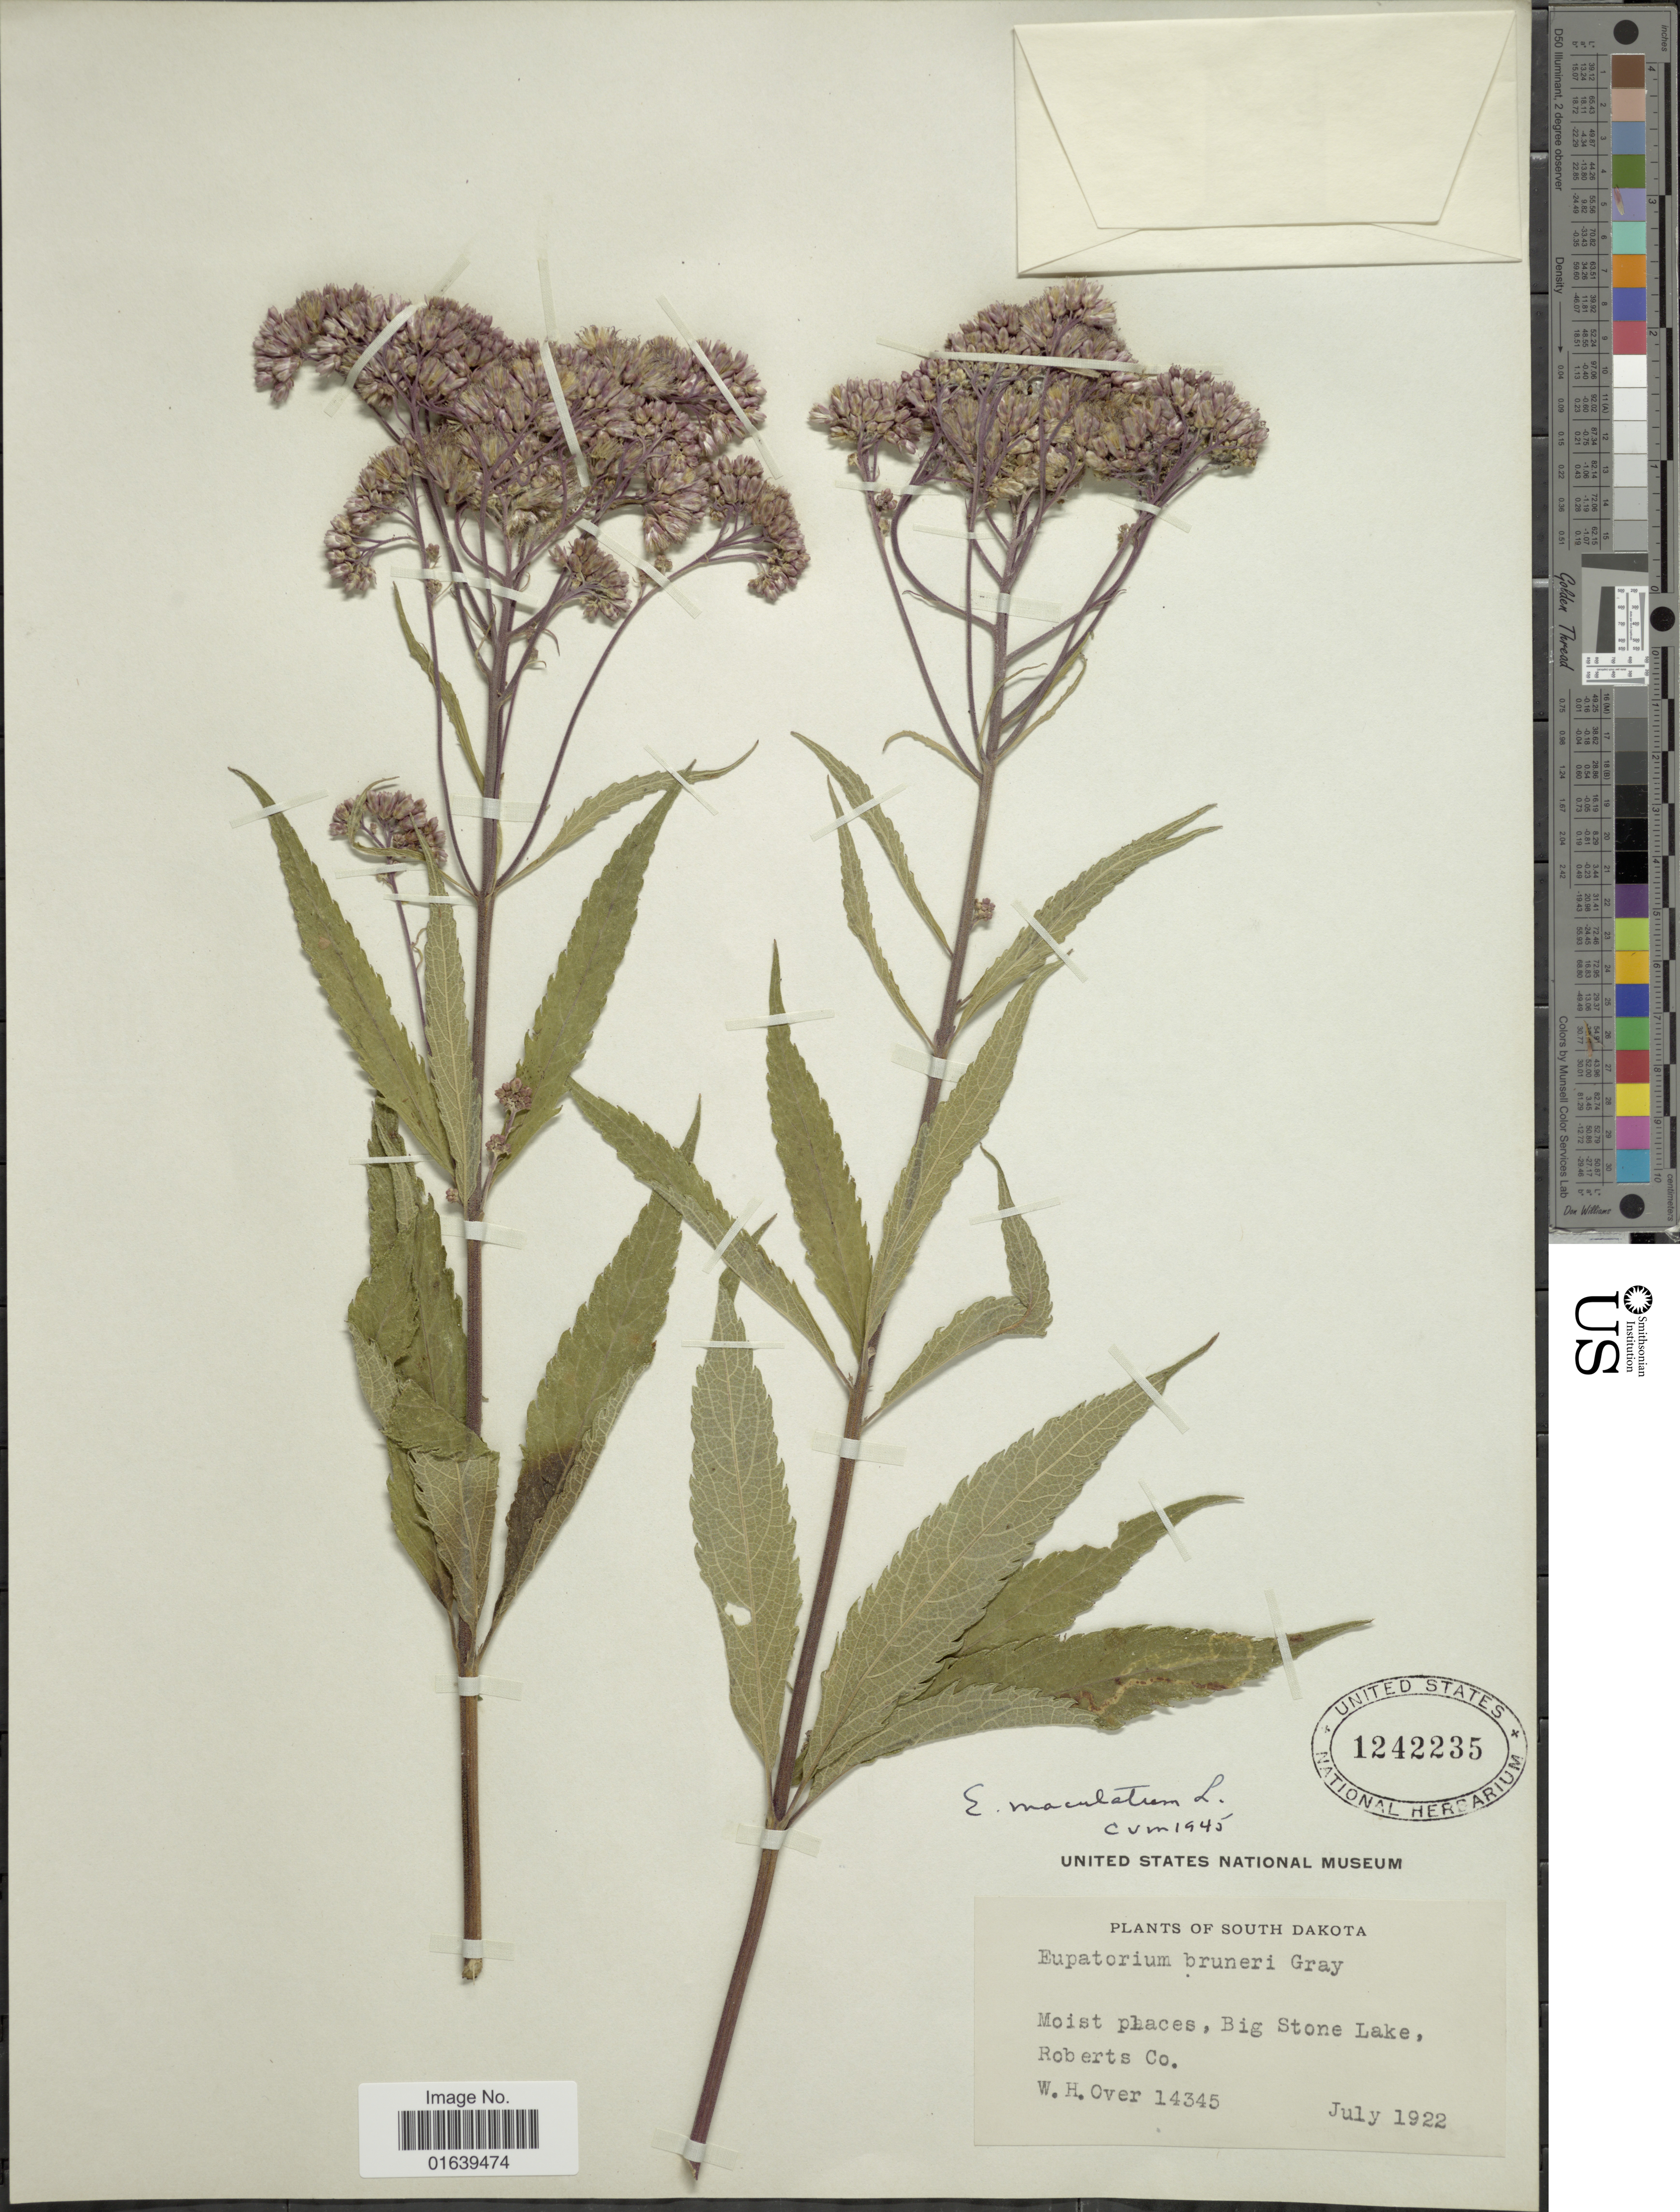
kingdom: Plantae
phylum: Tracheophyta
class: Magnoliopsida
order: Asterales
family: Asteraceae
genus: Eupatorium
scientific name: Eupatorium maculatum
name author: L.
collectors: W. Over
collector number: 14345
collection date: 1922-07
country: United States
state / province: South Dakota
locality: Moist places, Big Stone Lake, Roberts Co.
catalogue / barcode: US 1242235